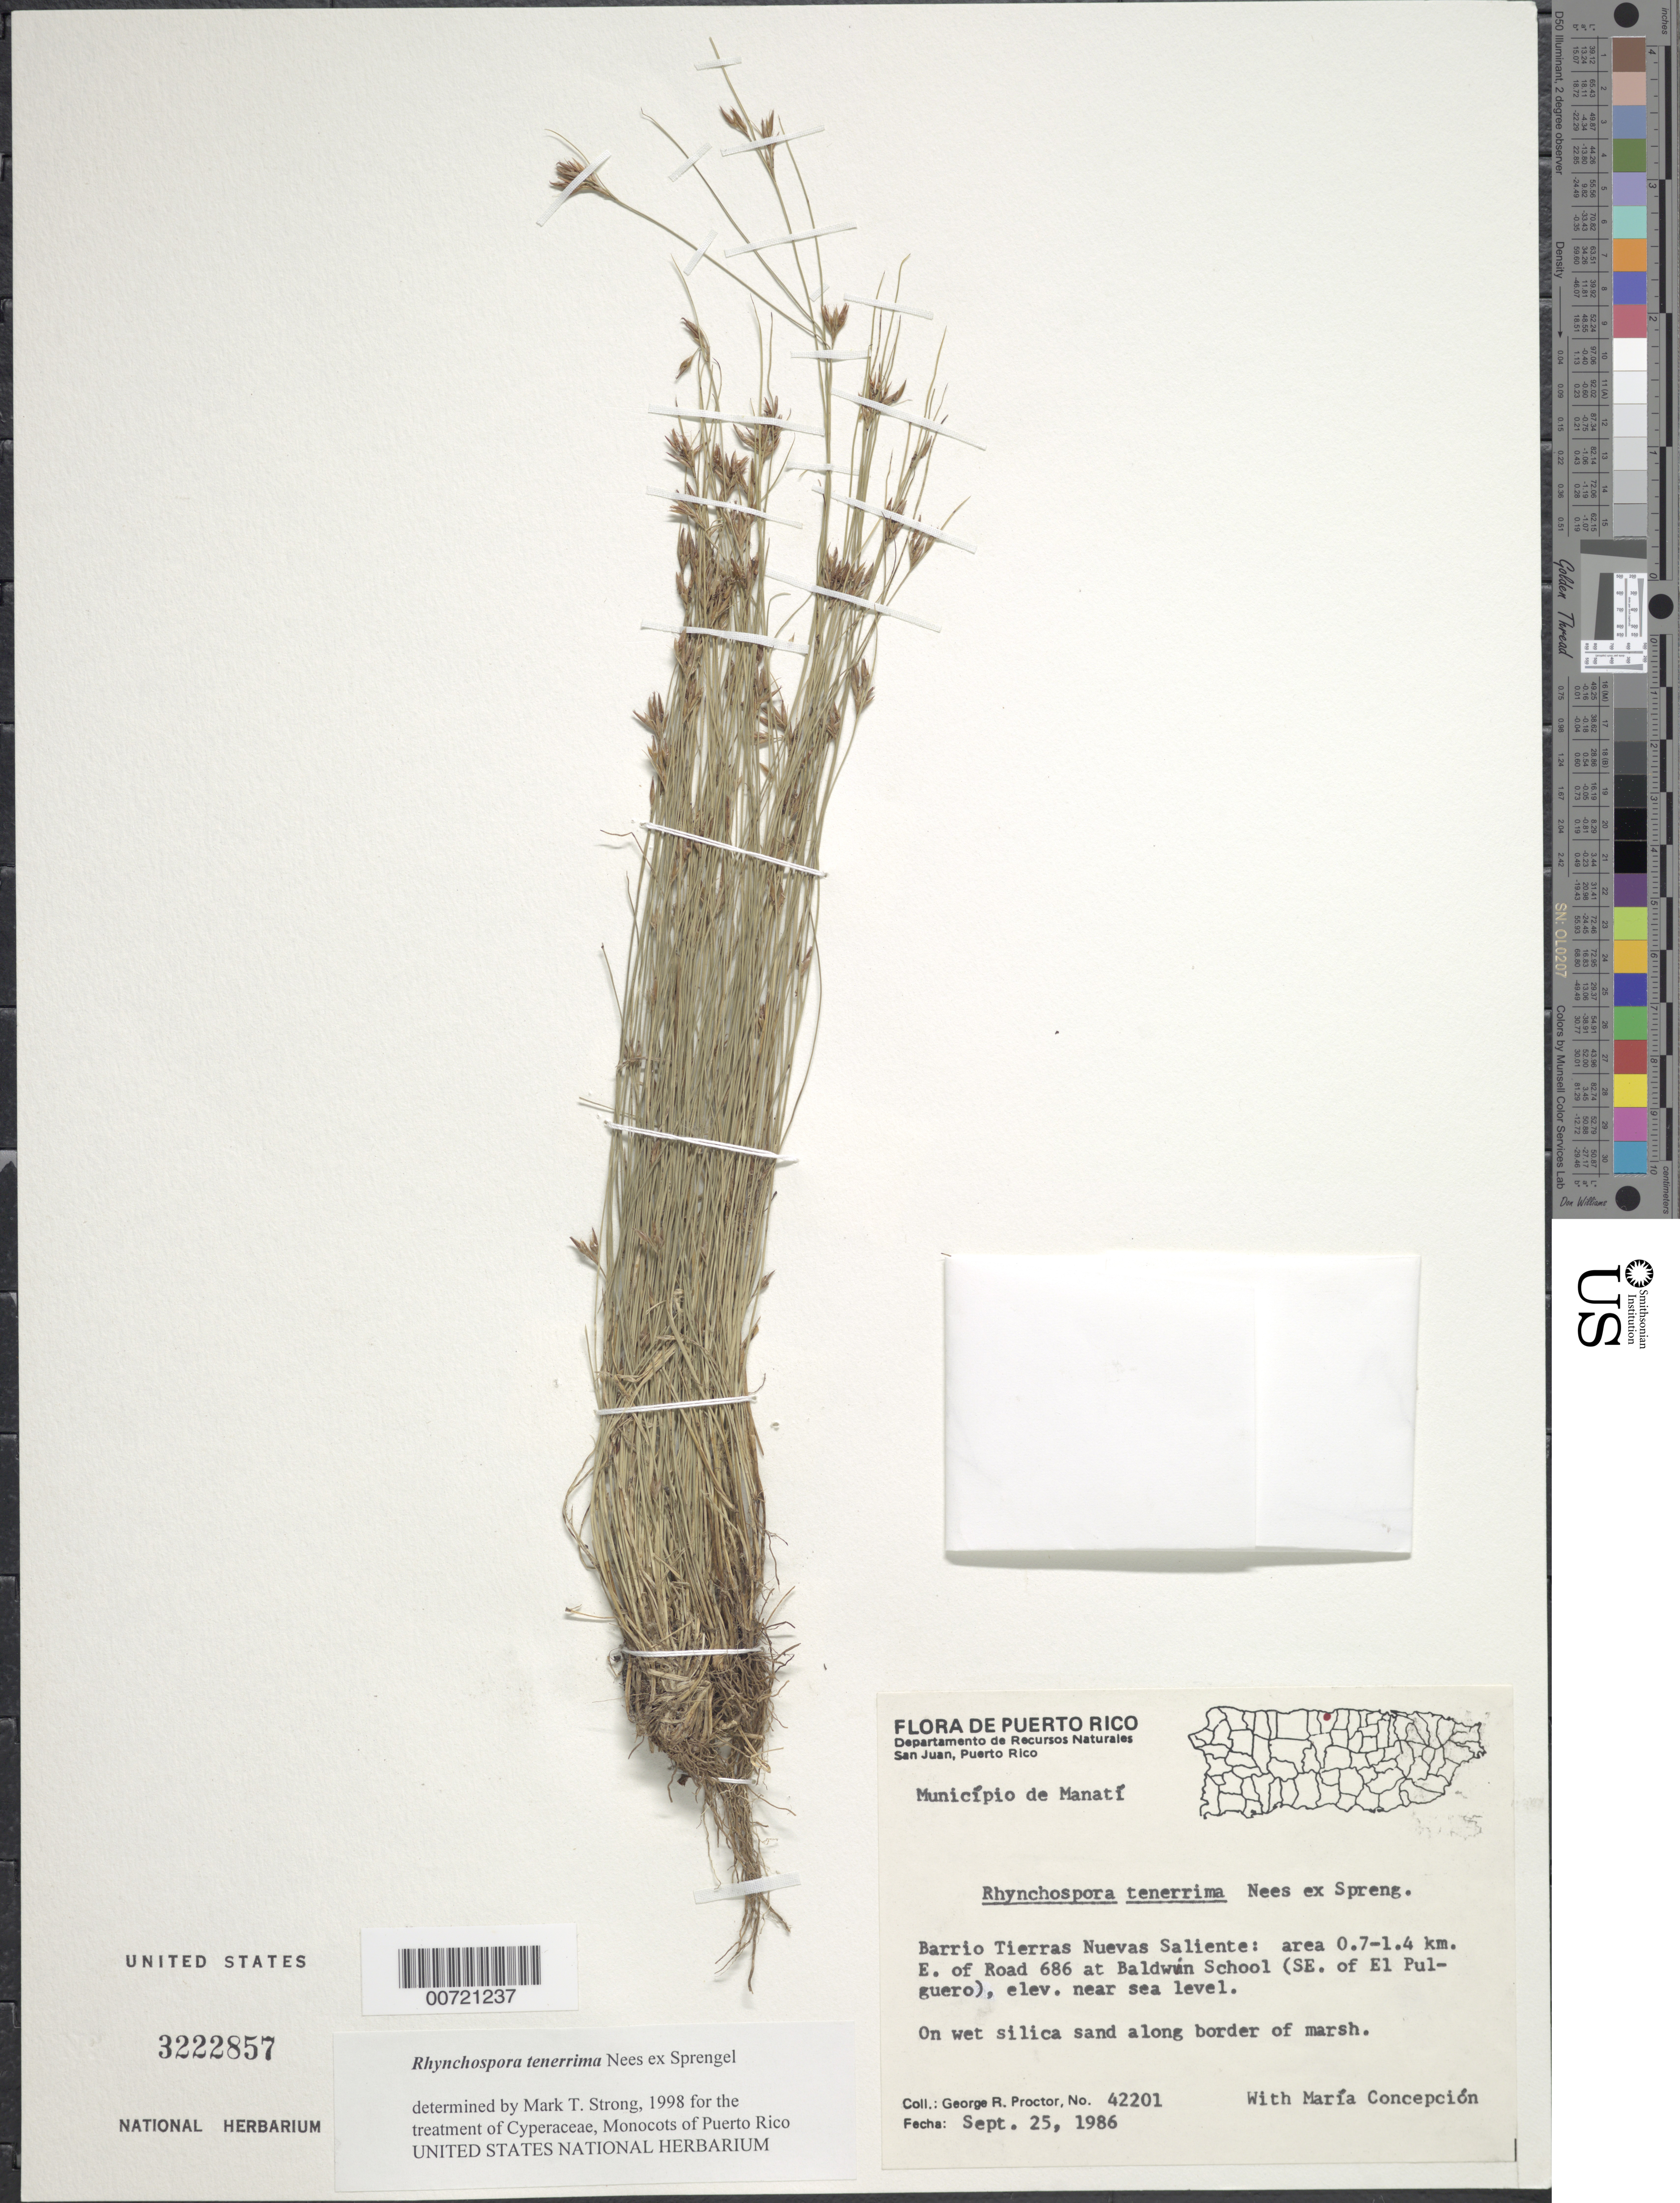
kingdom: Plantae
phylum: Tracheophyta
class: Liliopsida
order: Poales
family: Cyperaceae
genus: Rhynchospora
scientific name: Rhynchospora tenerrima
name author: Nees ex Spreng.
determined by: Strong, M. T., (US), Smithsonian Institution - National Museum of Natural History (UNITED STATES)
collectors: G. R. Proctor & M. Concepción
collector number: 42201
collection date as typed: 25 Sep 1986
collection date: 1986-09-25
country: Puerto Rico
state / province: Manatí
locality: Manatí: Barrio Tierras Nuevas Saliente: area 0.7-1.4 km E of Rd. 686 at Baldwín School (SE of El Pulguero).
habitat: On wet silica-sand along border of marsh.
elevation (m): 0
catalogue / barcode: US 3222857